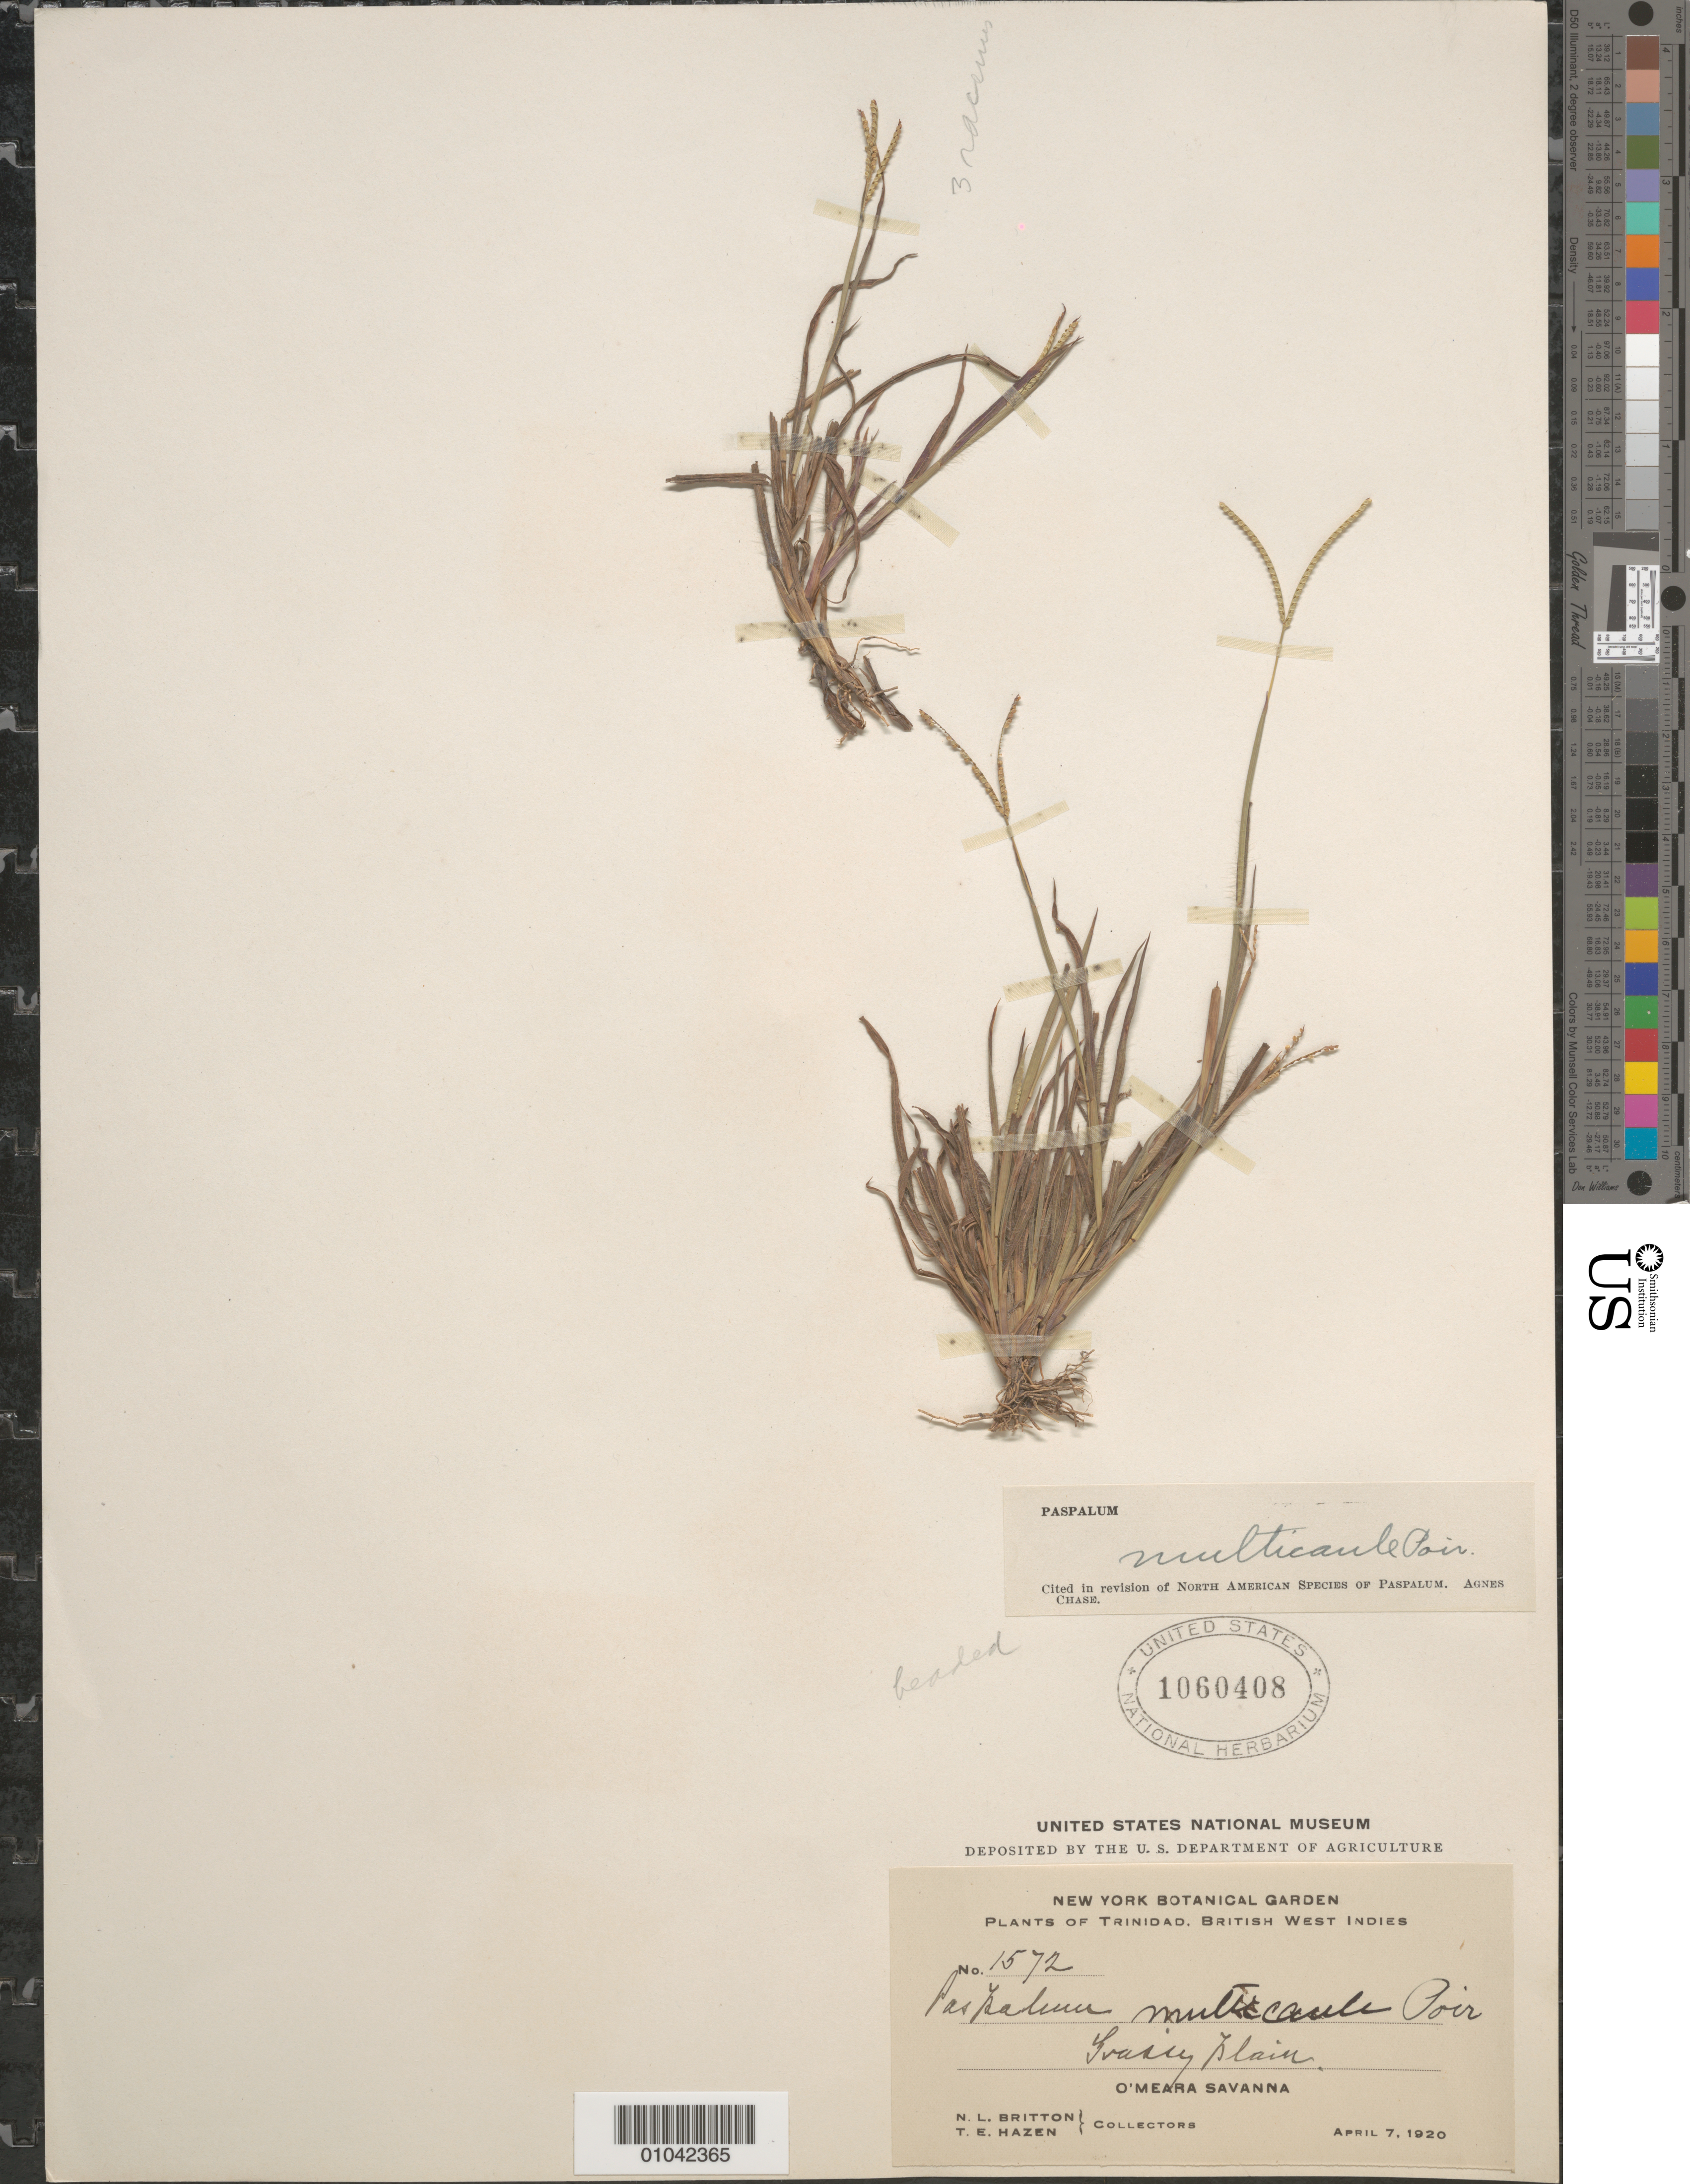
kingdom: Plantae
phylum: Tracheophyta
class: Liliopsida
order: Poales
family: Poaceae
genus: Paspalum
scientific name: Paspalum multicaule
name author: Poir.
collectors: N. Britton & T. E. Hazen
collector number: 1572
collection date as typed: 07 Apr 1920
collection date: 1920-04-07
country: Trinidad and Tobago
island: Trinidad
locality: O'Meara Savanna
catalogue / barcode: US 1060408